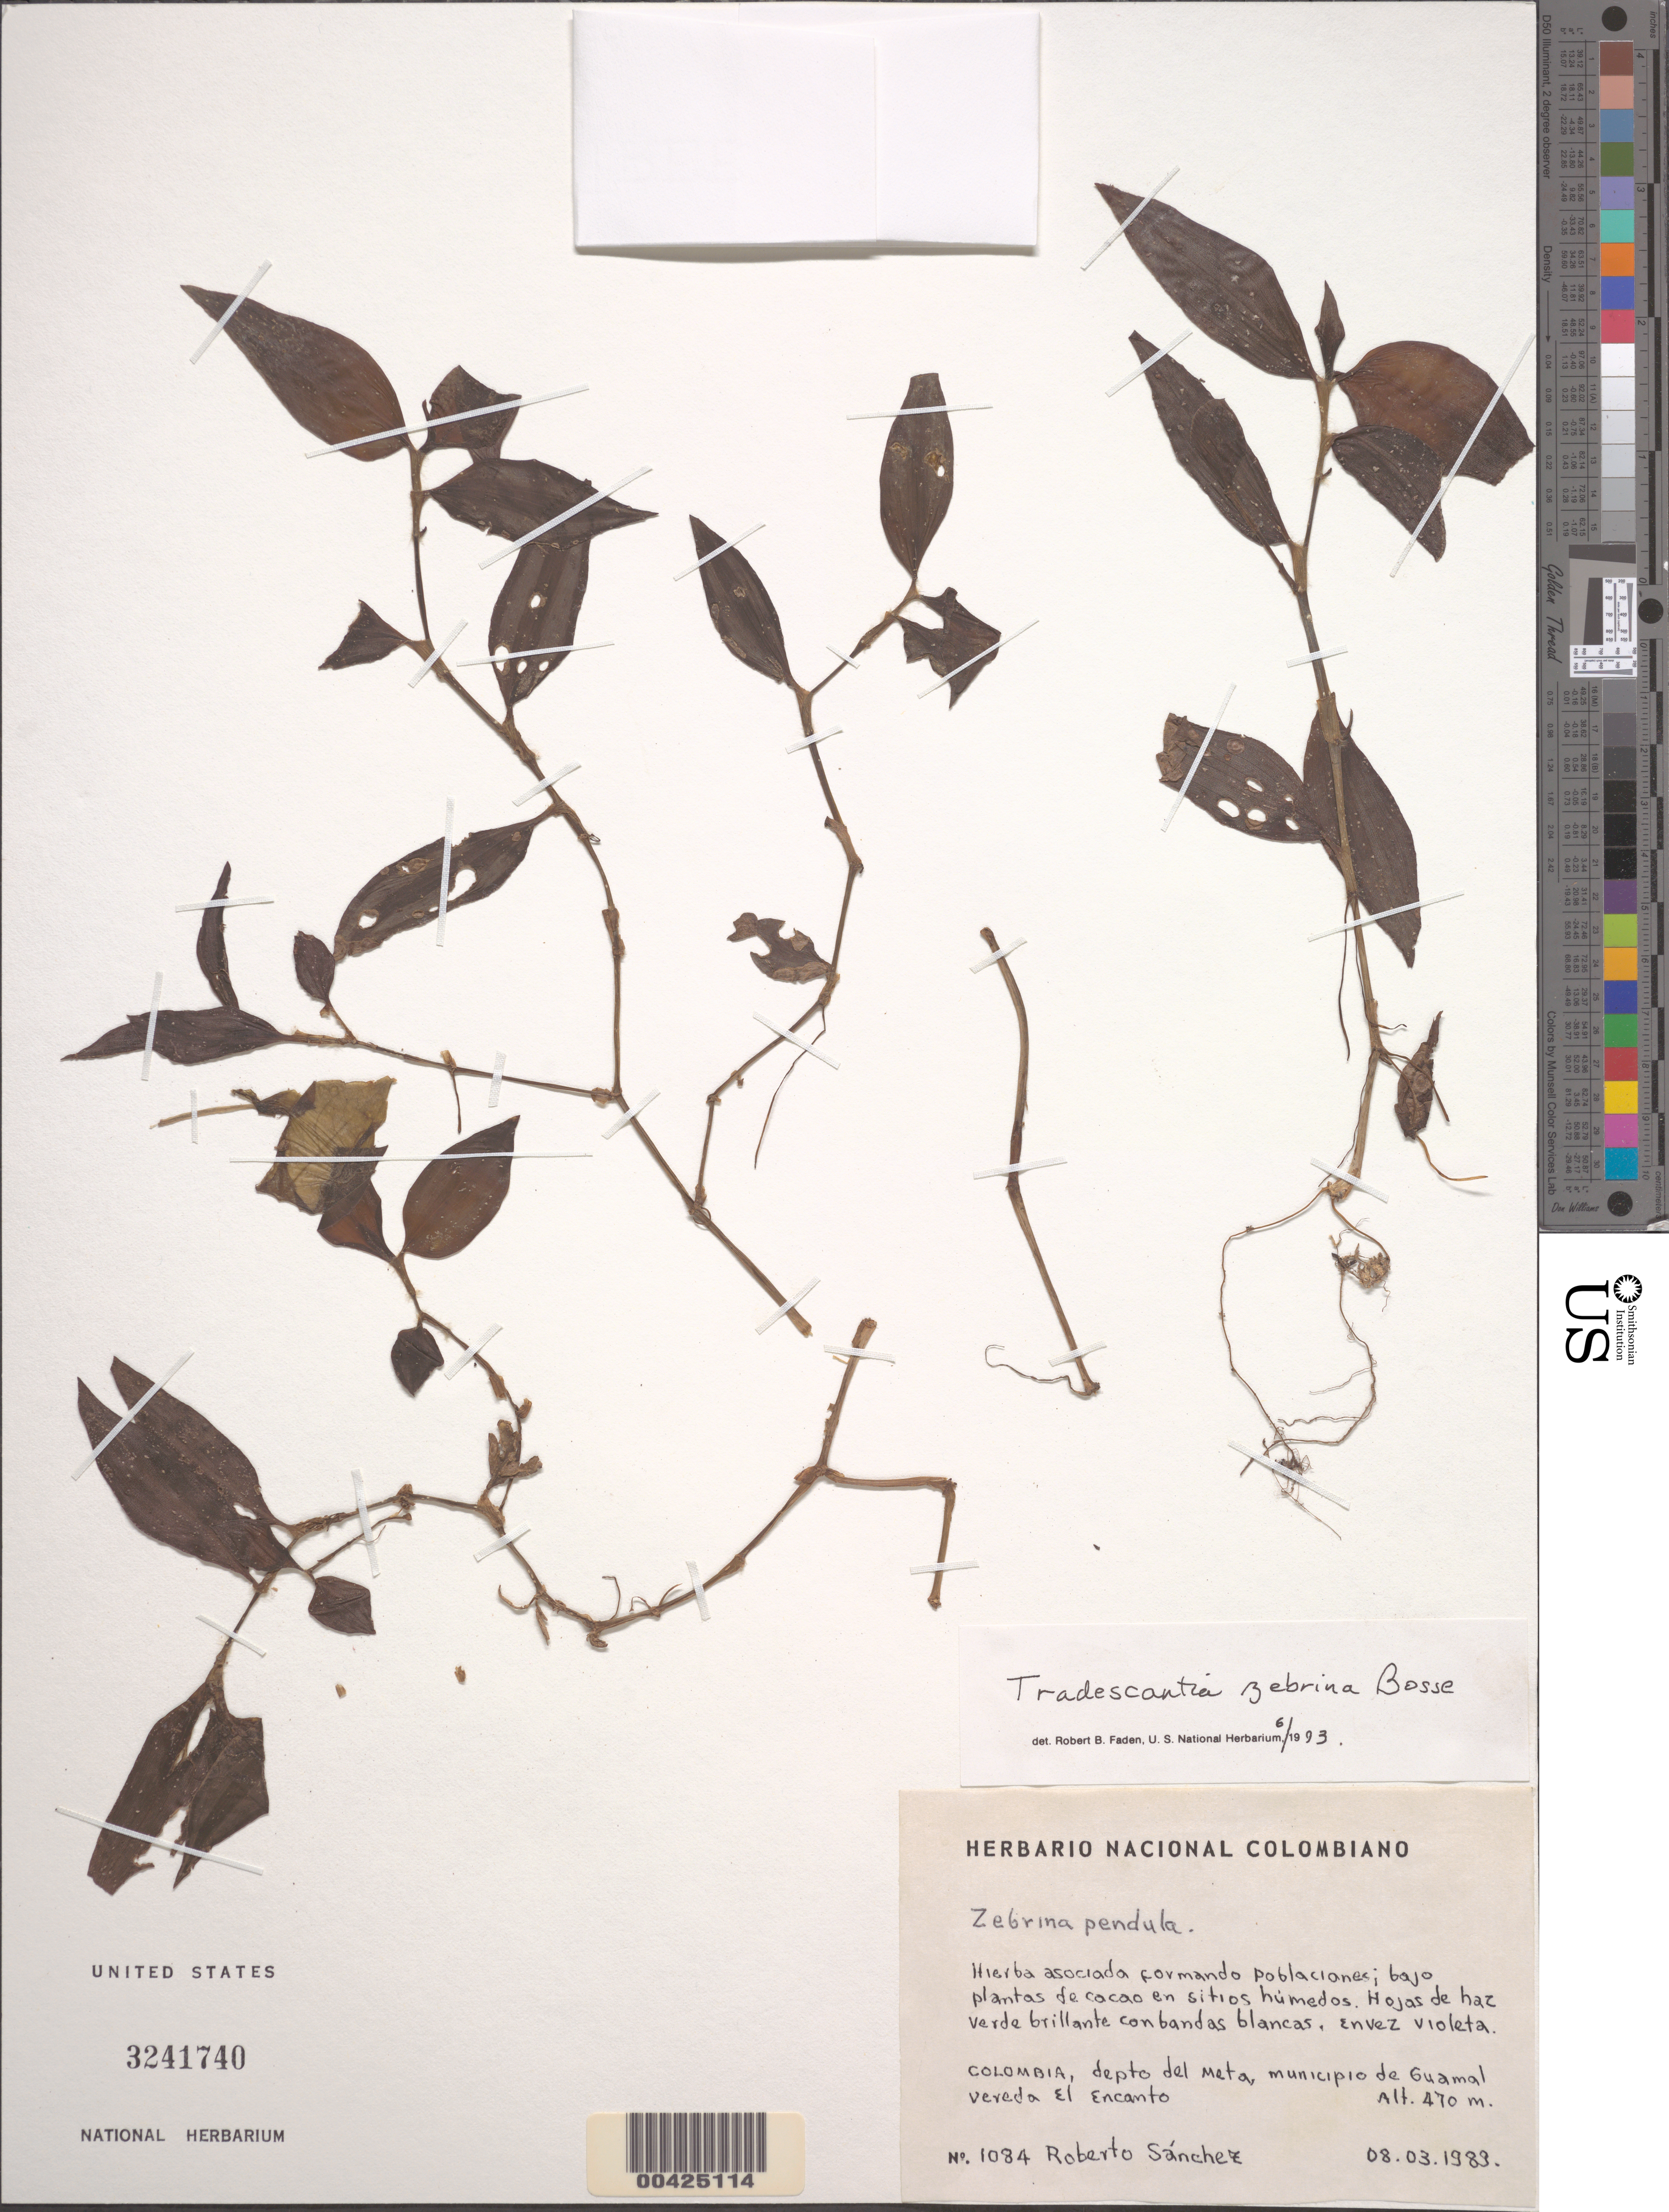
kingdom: Plantae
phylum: Tracheophyta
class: Liliopsida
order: Commelinales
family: Commelinaceae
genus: Tradescantia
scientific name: Tradescantia zebrina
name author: Bosse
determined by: Faden, Robert B., (US), Smithsonian Institution - National Museum of Natural History (UNITED STATES)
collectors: R. Sanchez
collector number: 1084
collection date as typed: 08 Mar 1983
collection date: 1983-03-08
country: Colombia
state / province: Meta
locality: Guamal Vereda el Encanto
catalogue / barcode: US 3241740